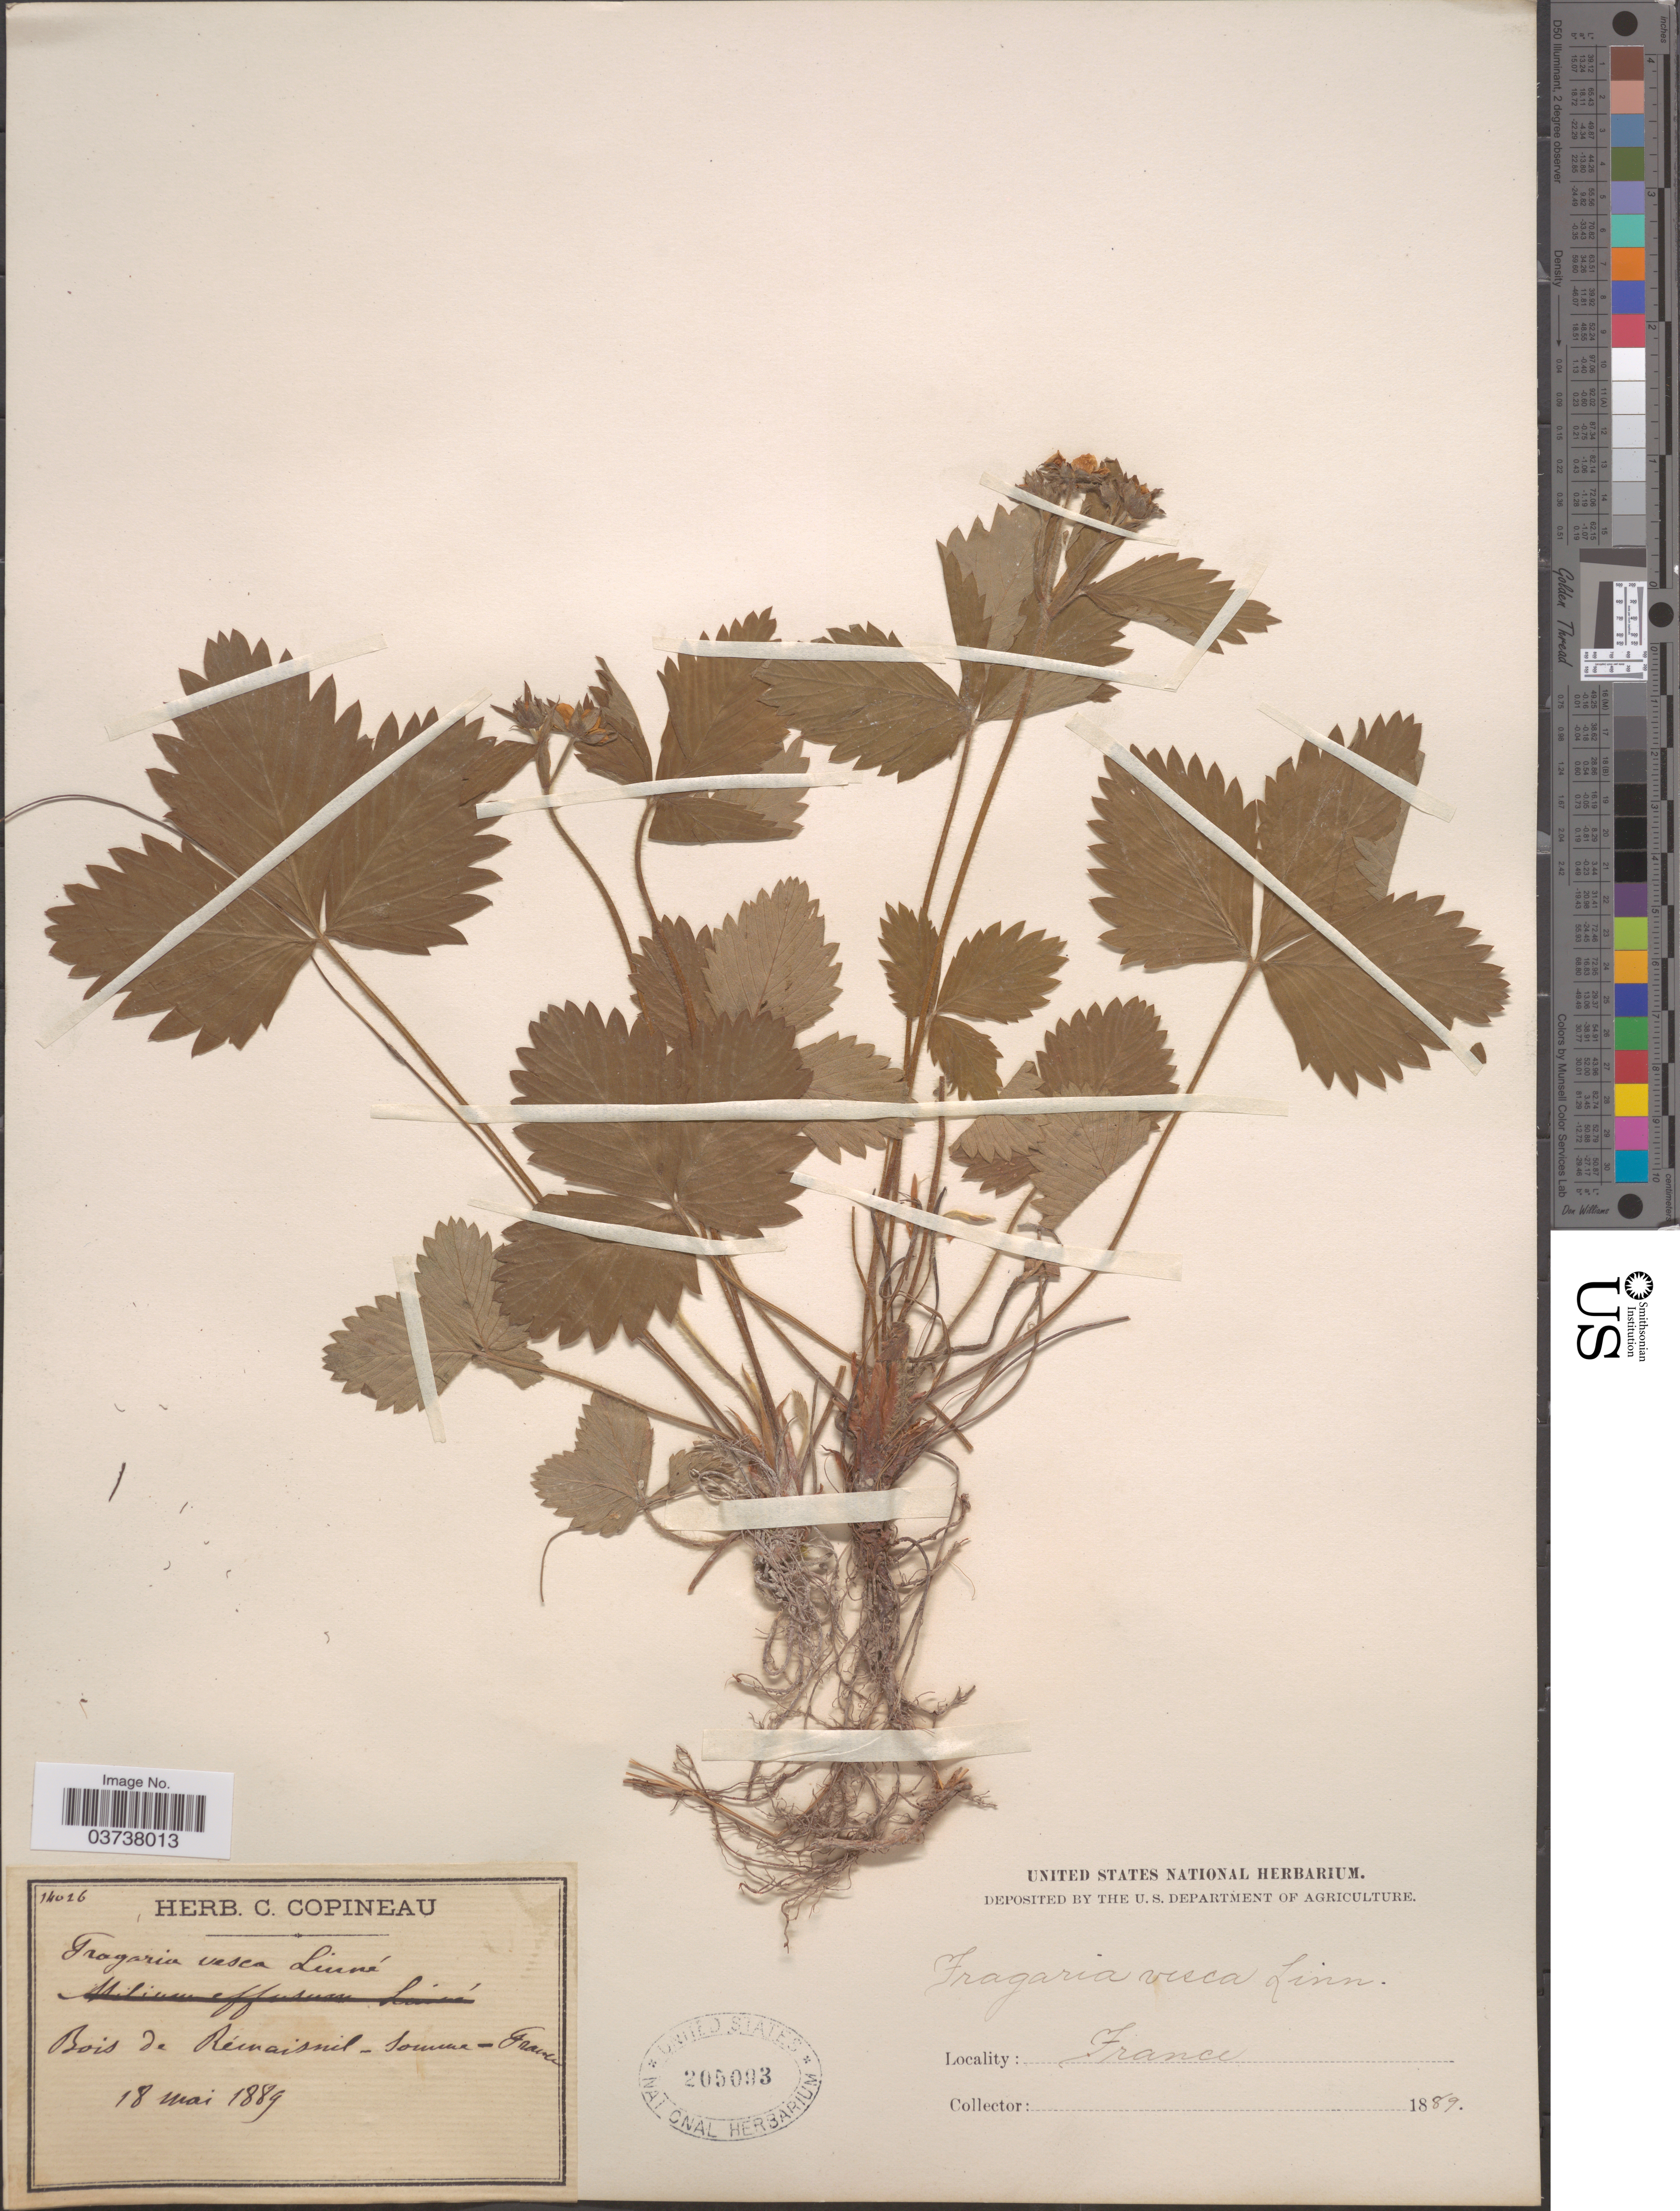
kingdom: Plantae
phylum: Tracheophyta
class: Magnoliopsida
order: Rosales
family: Rosaceae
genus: Fragaria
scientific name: Fragaria vesca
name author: L.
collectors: ex herb. C. Copineau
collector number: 14026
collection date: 1889-05-18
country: France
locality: Bois de Remaisnil - somme.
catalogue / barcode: US 205093